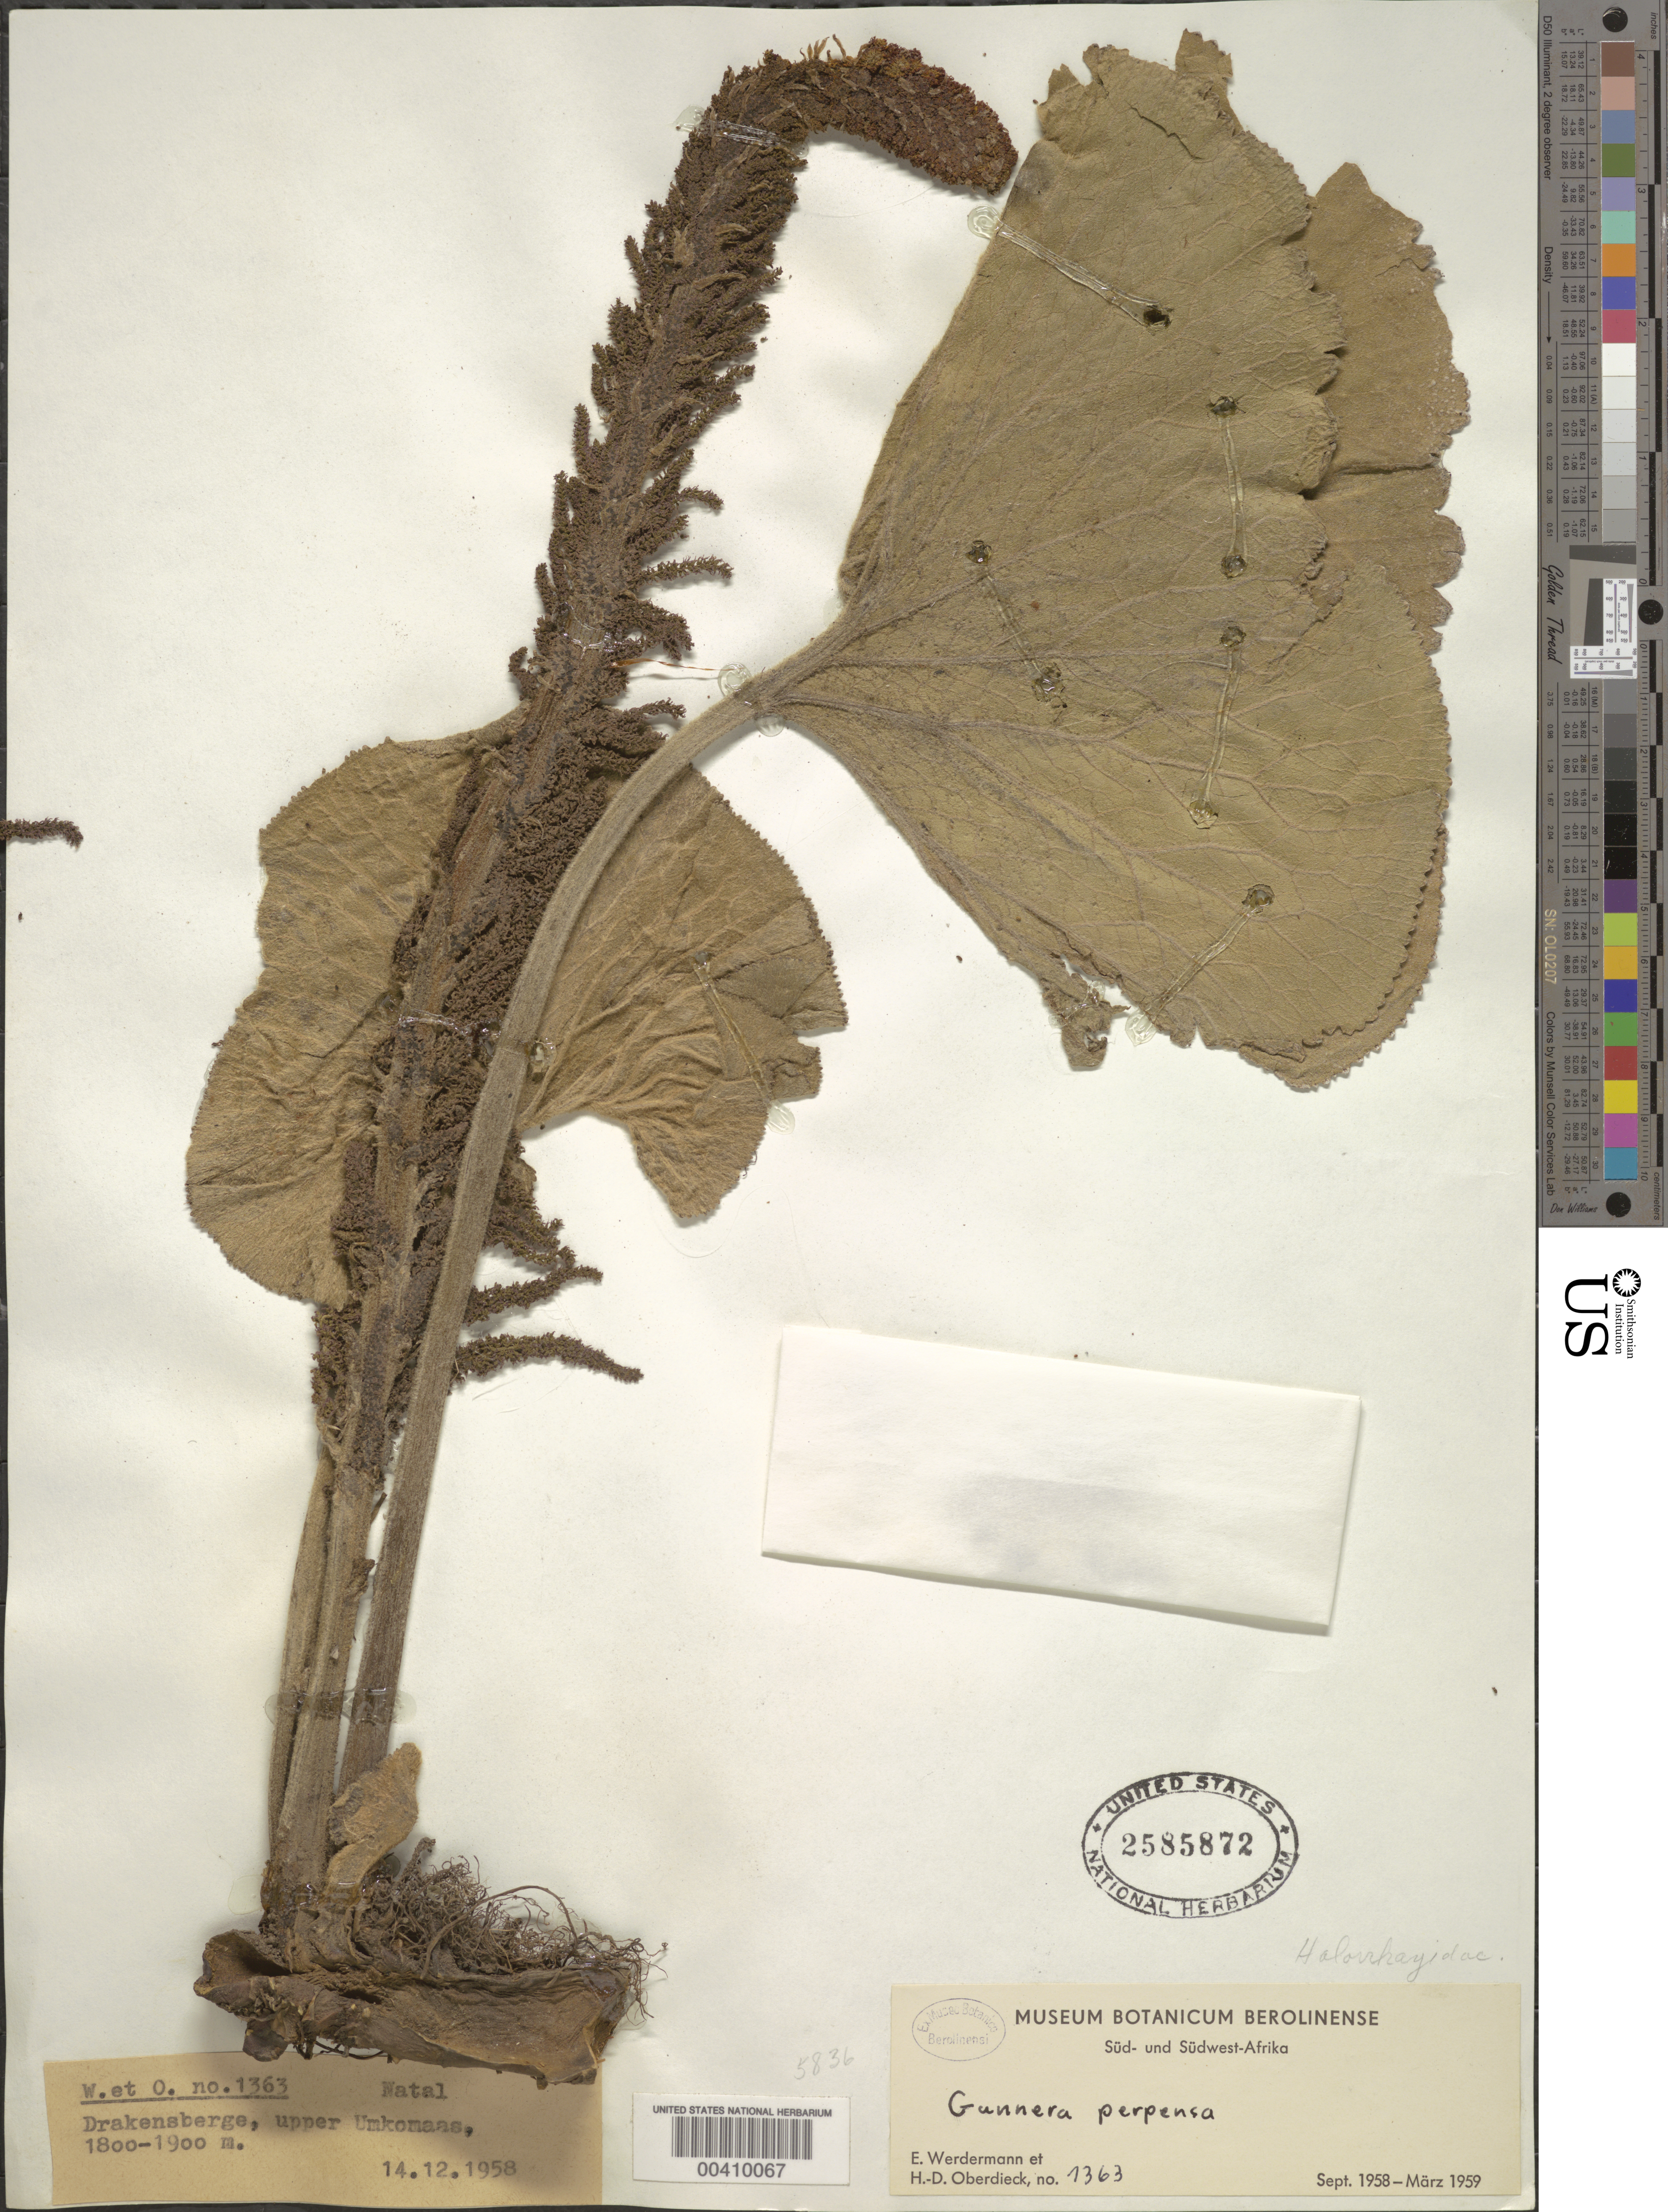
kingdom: Plantae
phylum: Tracheophyta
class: Magnoliopsida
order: Gunnerales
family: Gunneraceae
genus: Gunnera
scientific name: Gunnera perpensa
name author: L.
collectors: E. Werdermann & H. Oberdieck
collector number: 1363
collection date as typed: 14 Dec 1958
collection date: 1958-12-14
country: South Africa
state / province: KwaZulu-Natal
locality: Drakensberge, upper Umkomaas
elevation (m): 1800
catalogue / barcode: US 2585872